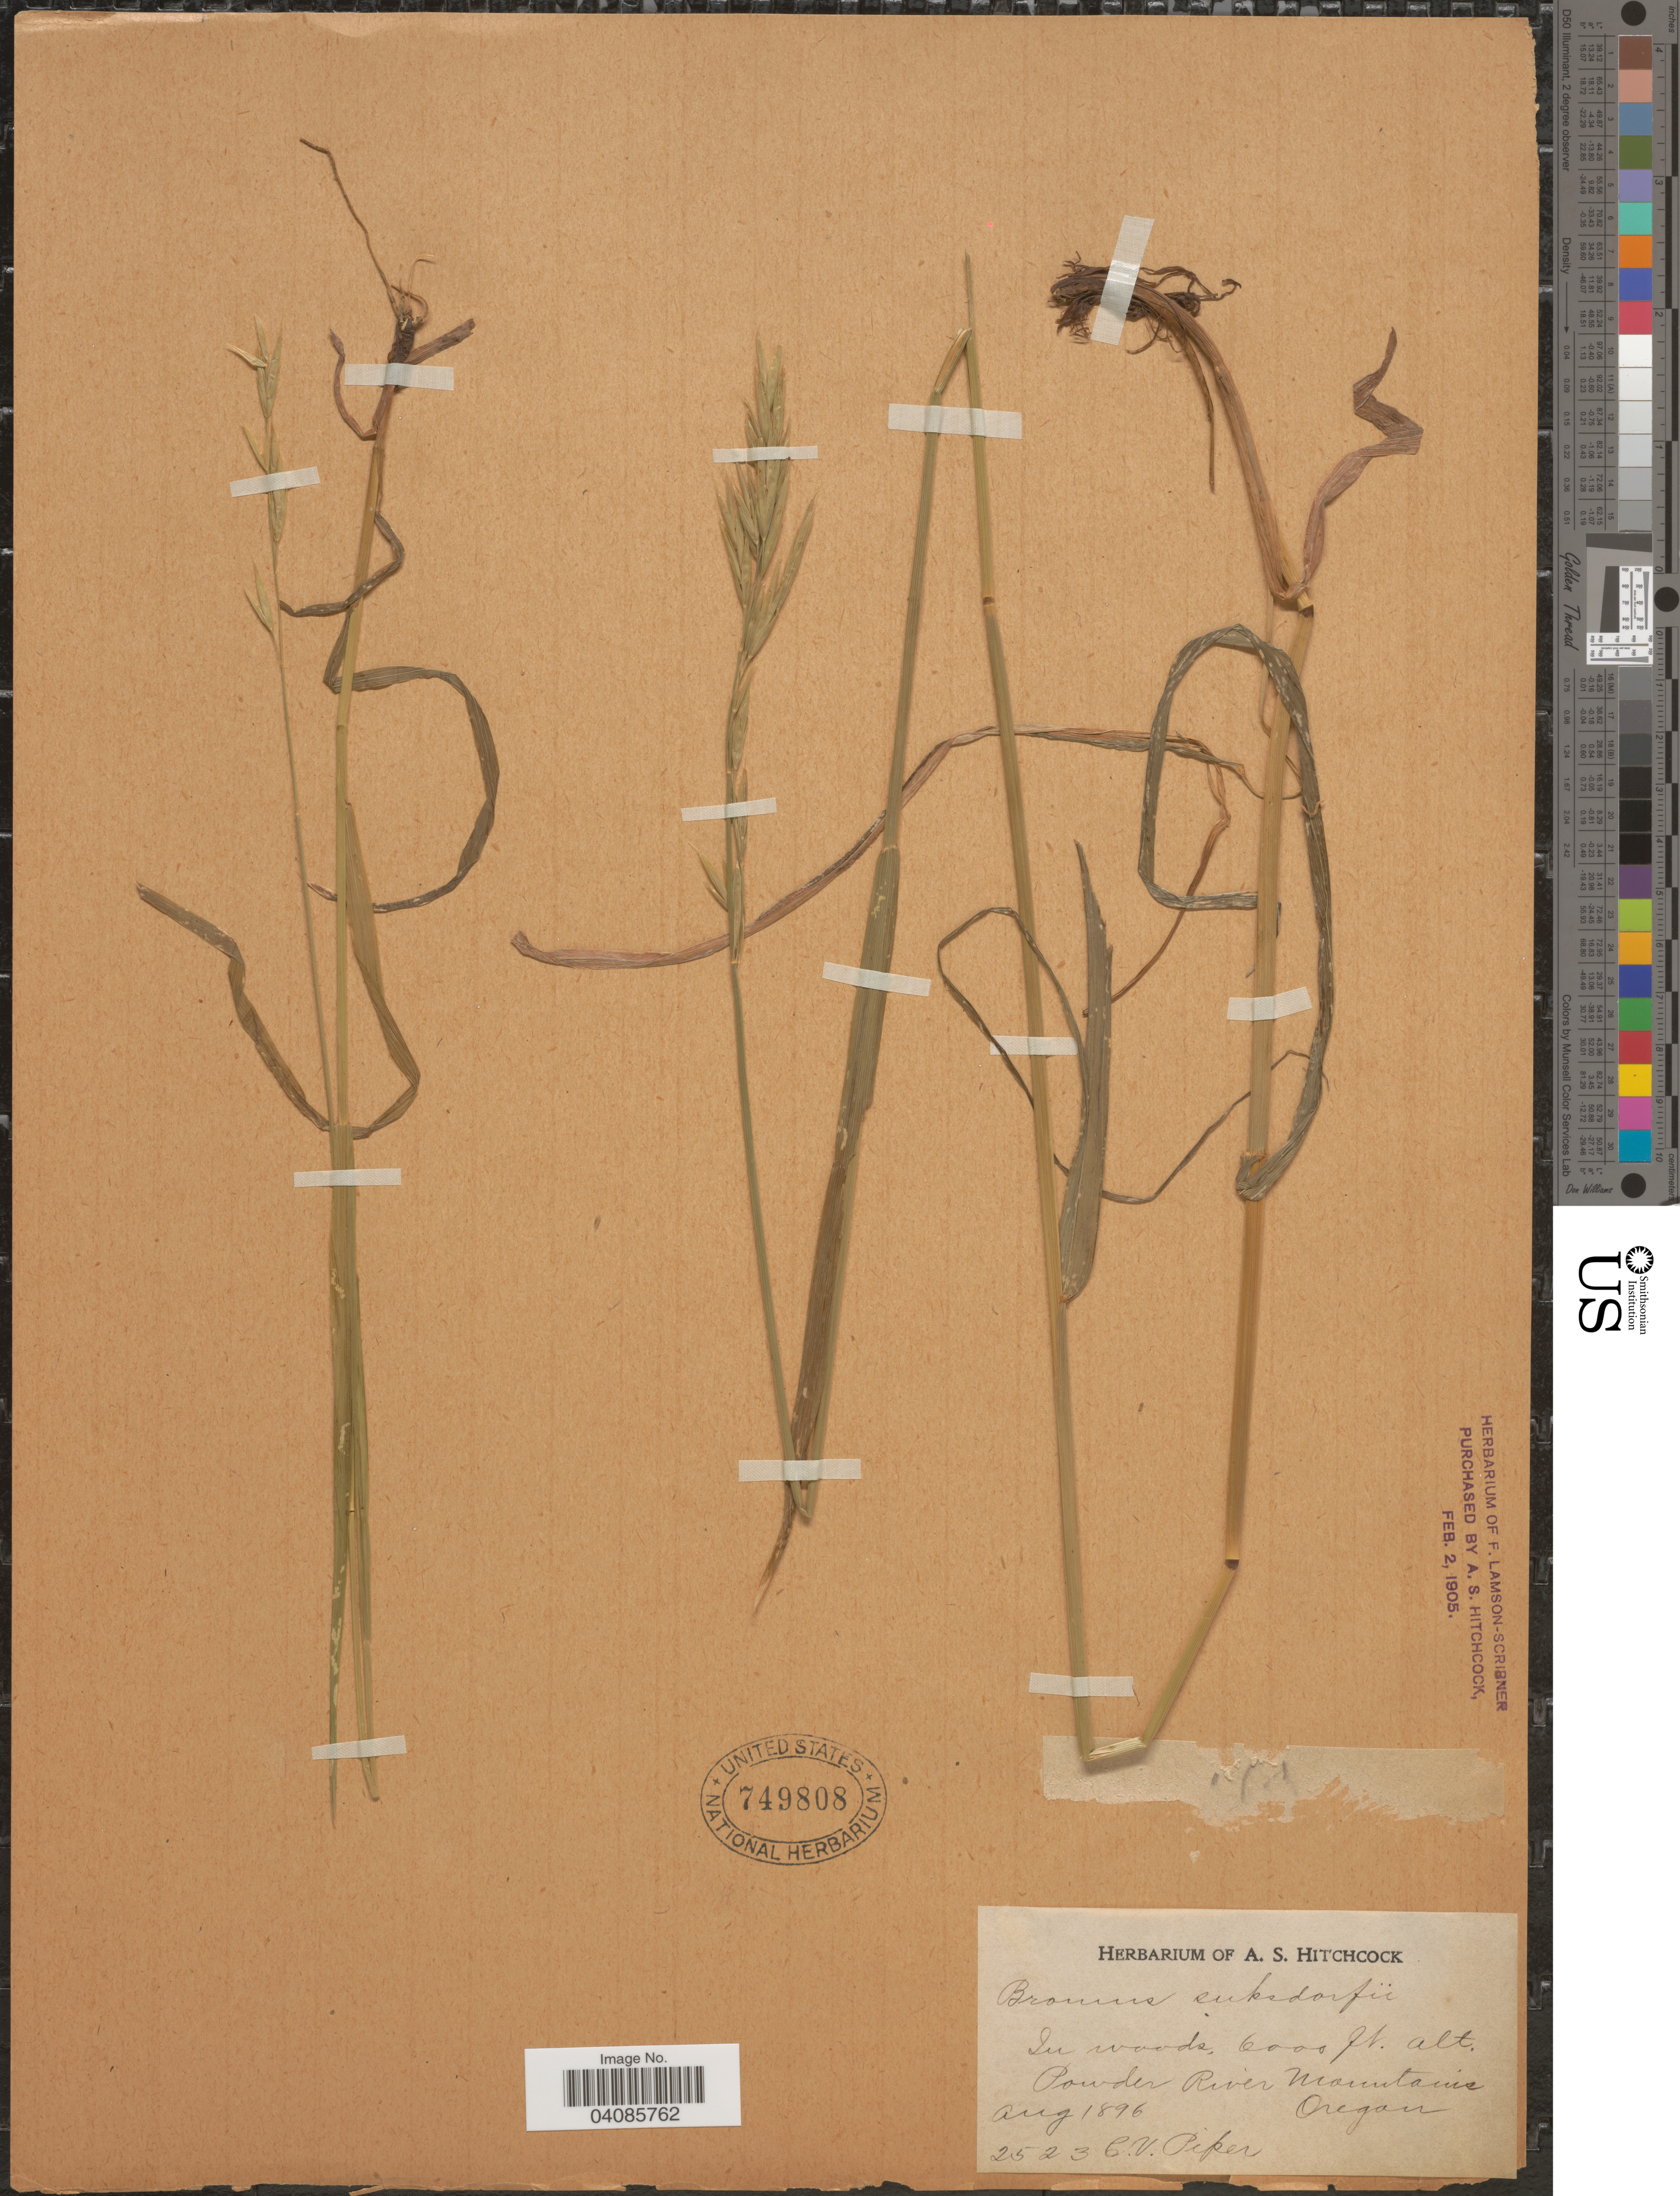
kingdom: Plantae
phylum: Tracheophyta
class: Liliopsida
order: Poales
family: Poaceae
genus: Bromus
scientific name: Bromus suksdorfii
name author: Vasey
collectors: C. V. Piper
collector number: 2523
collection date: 1896-08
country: United States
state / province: Oregon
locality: In woods, Powder River Mountains.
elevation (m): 1829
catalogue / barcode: US 749808